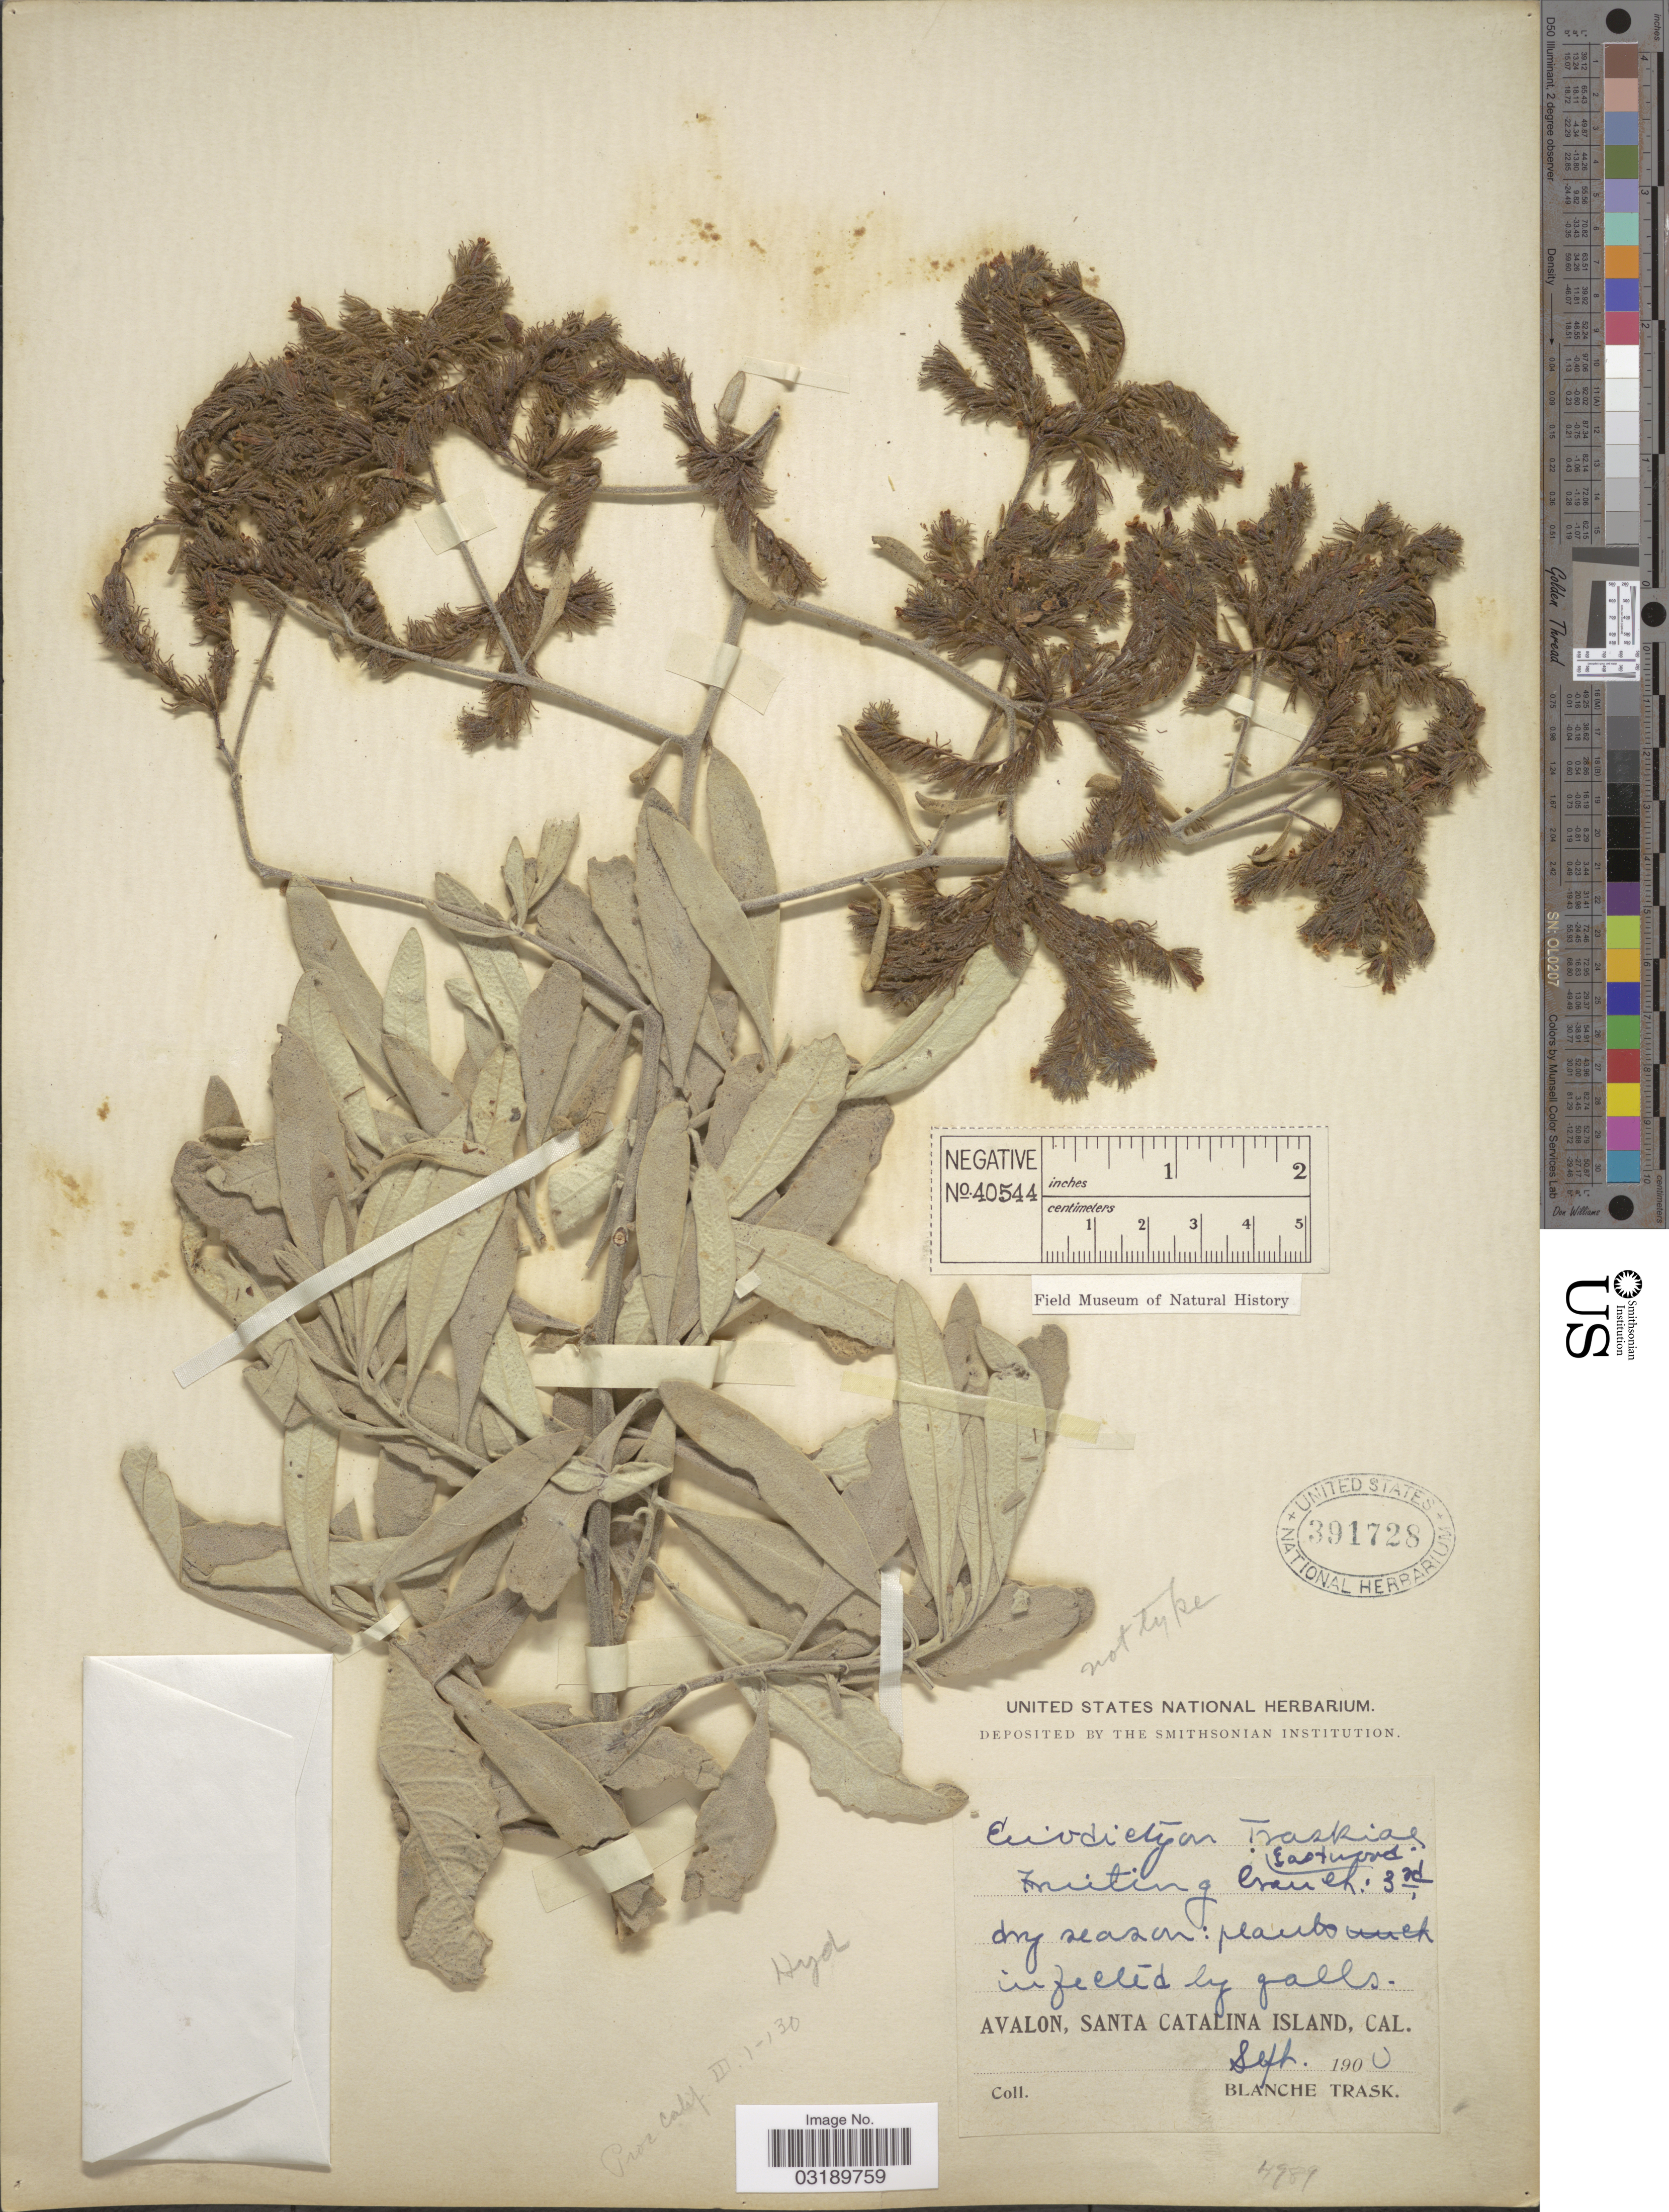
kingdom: Plantae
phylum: Tracheophyta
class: Magnoliopsida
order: Boraginales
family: Namaceae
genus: Eriodictyon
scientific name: Eriodictyon traskiae var. traskiae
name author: Eastw.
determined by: Rogers, Z. S.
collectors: B. Trask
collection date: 1900-09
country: United States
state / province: California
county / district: Los Angeles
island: Santa Catalina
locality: Avalon, Santa Catalina Island.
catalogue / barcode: US 391728